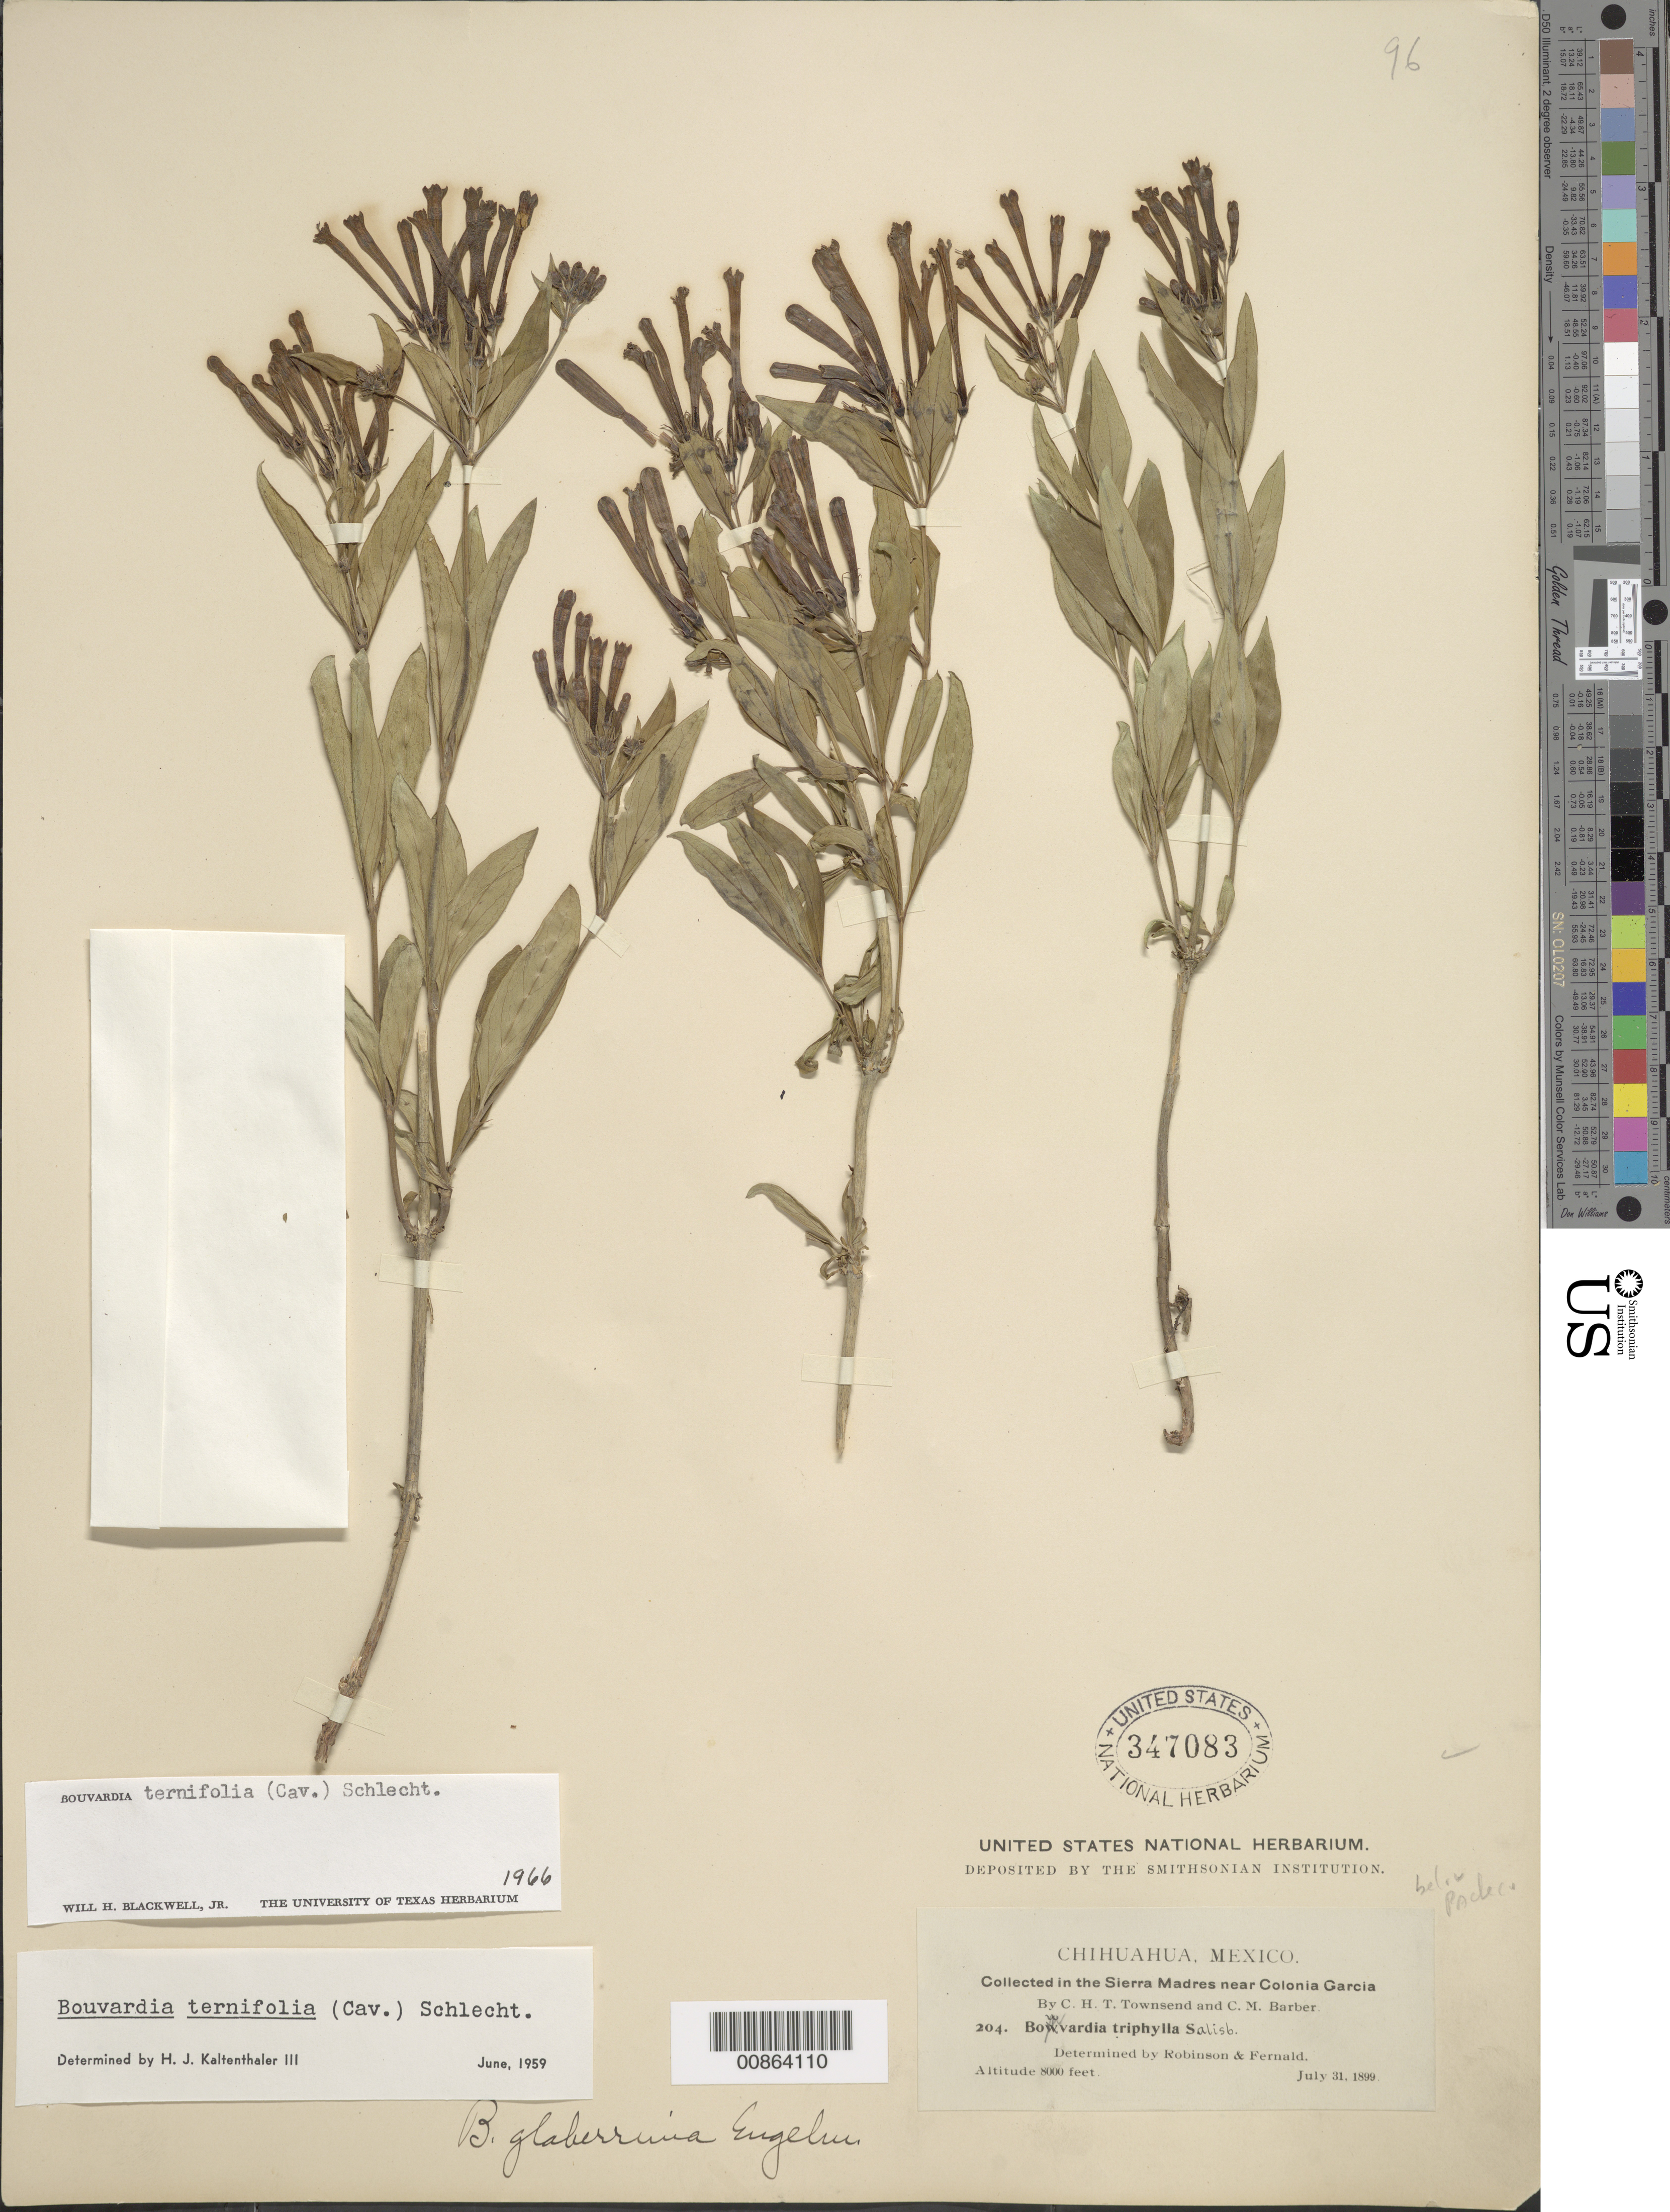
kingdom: Plantae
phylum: Tracheophyta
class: Magnoliopsida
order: Gentianales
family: Rubiaceae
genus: Bouvardia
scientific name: Bouvardia ternifolia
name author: (Cav.) Schltdl.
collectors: C. H. T. Townsend & C. Barber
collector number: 204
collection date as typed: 31 Jul 1899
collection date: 1899-07-31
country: Mexico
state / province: Chihuahua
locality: Sierra Madre near Colonia García, below Pacheco.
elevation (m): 2438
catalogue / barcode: US 347083